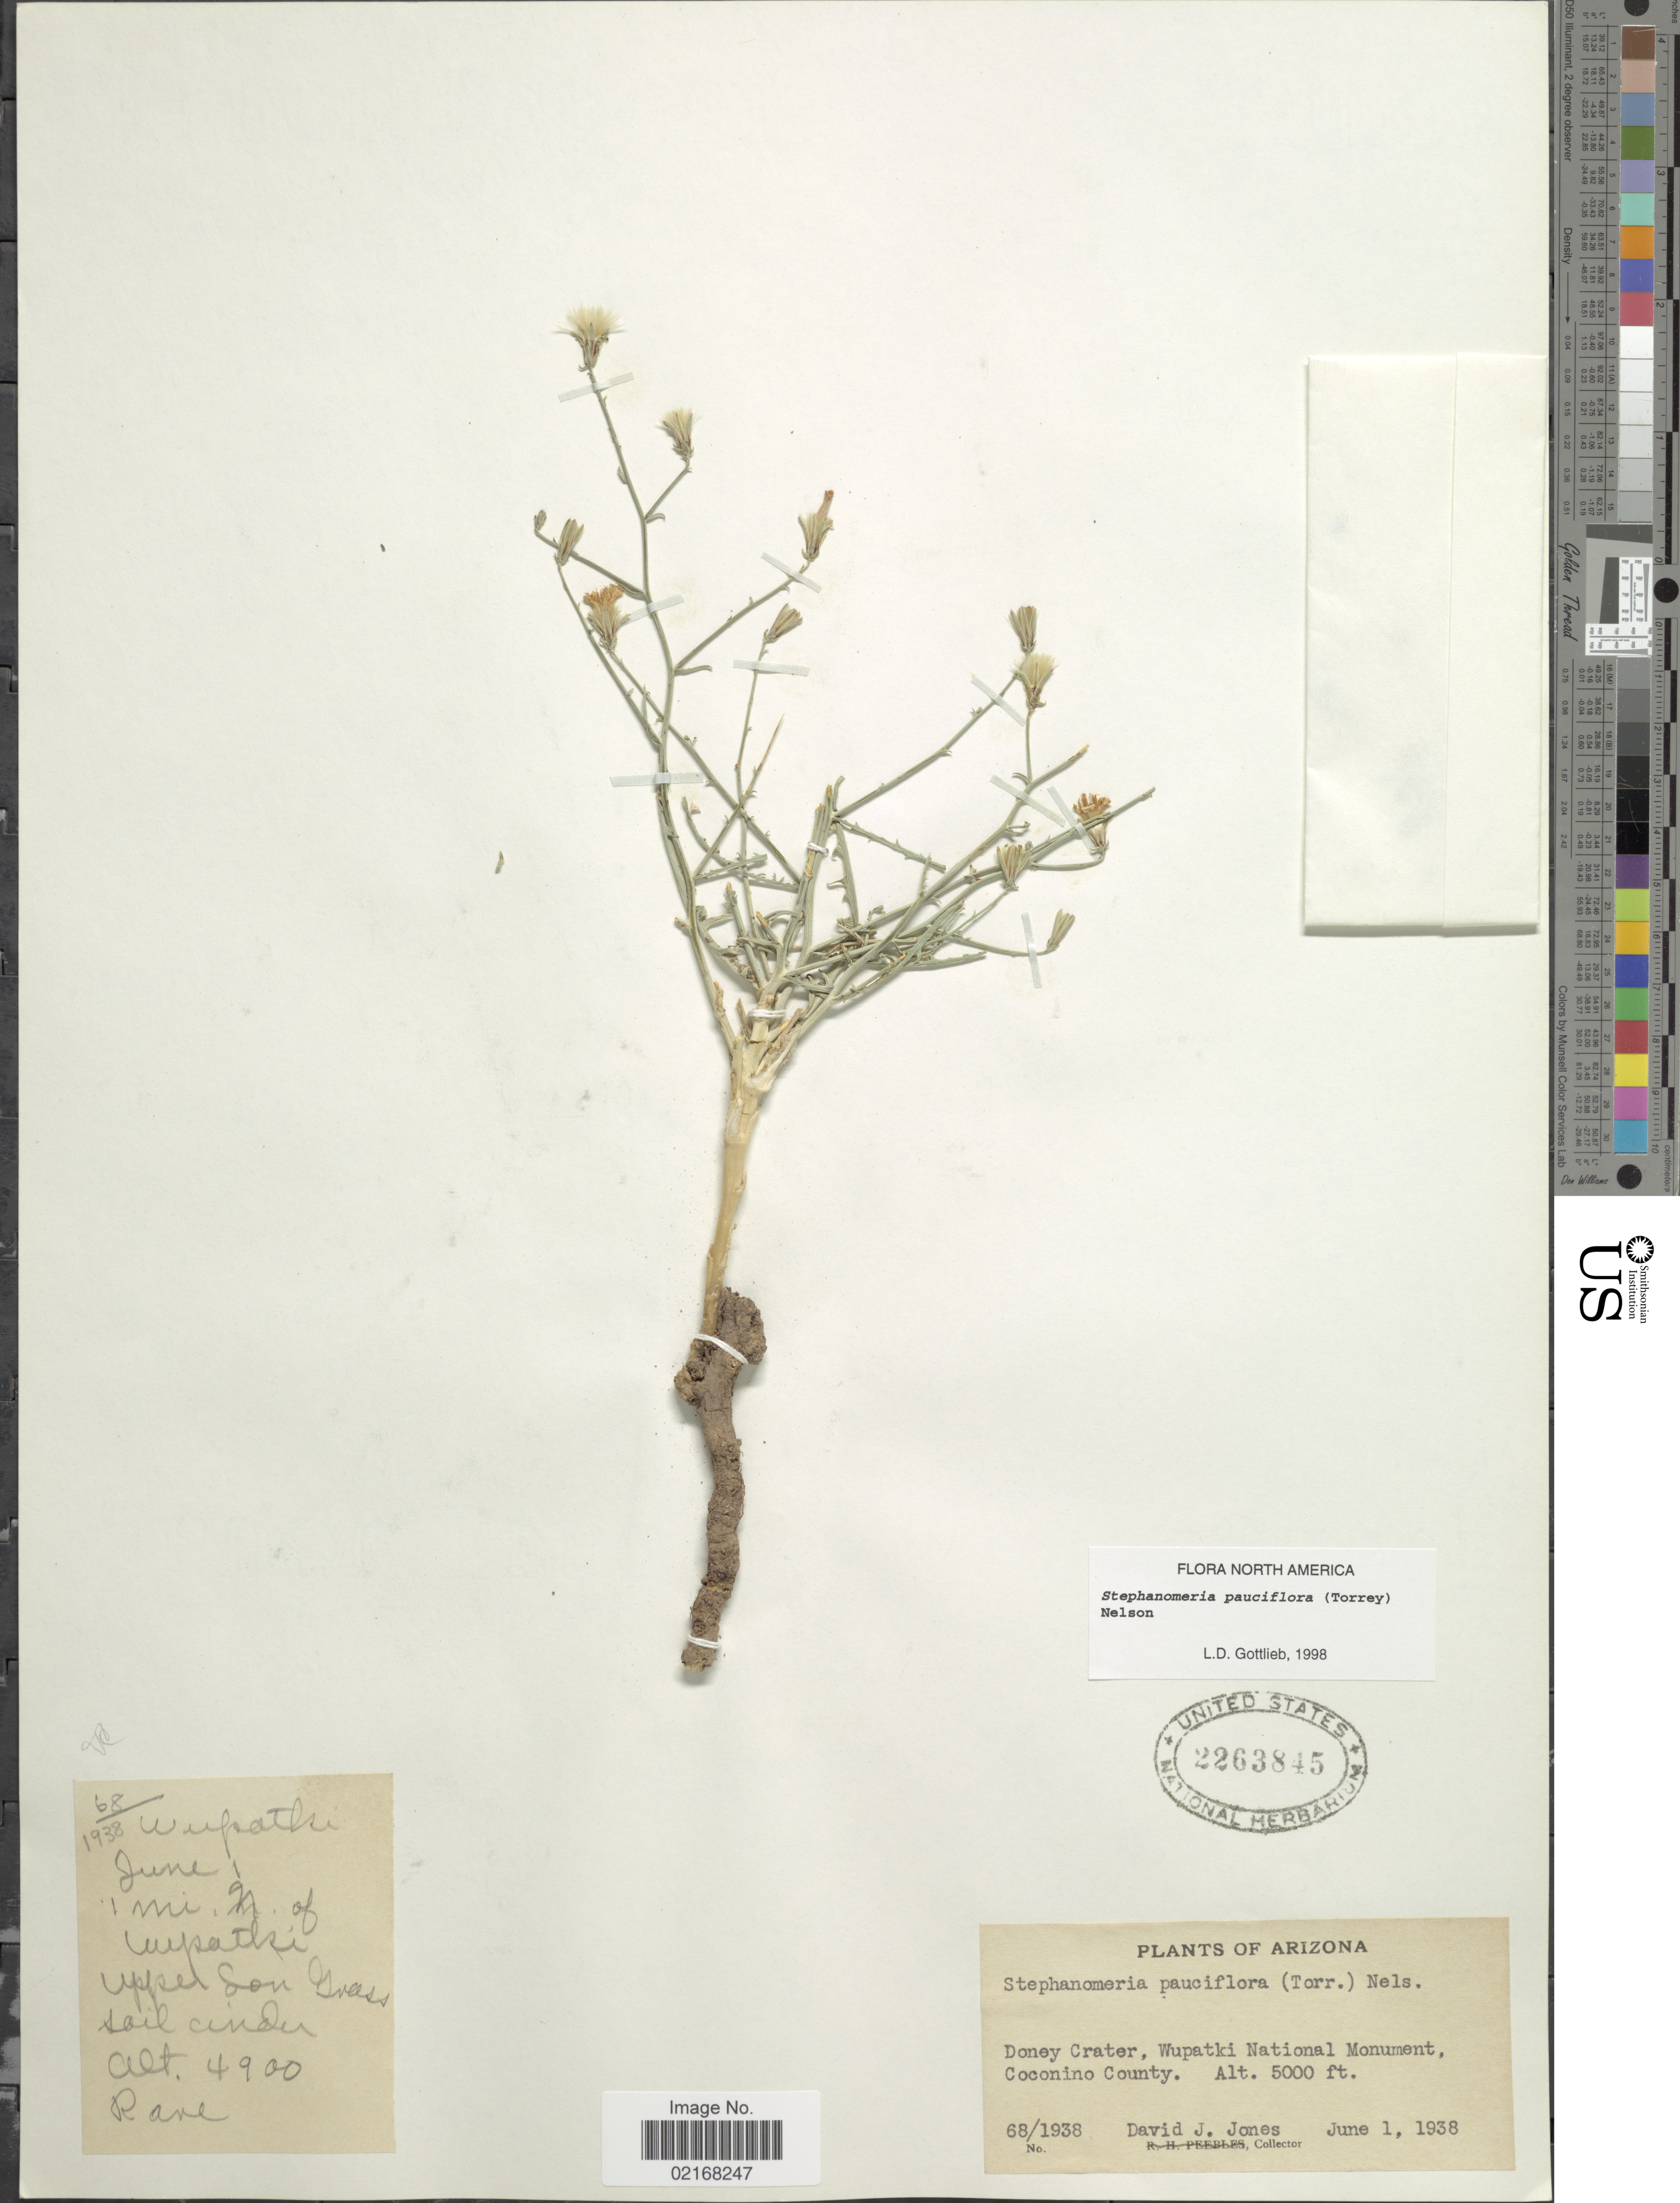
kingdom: Plantae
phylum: Tracheophyta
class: Magnoliopsida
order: Asterales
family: Asteraceae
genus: Stephanomeria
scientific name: Stephanomeria pauciflora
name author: (Torr.) A. Nelson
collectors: D. Jones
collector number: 68/1938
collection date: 1938-06-01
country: United States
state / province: Arizona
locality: Doney Crater, Wupatki National Monument, Coconino County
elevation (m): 1524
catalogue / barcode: US 2263845